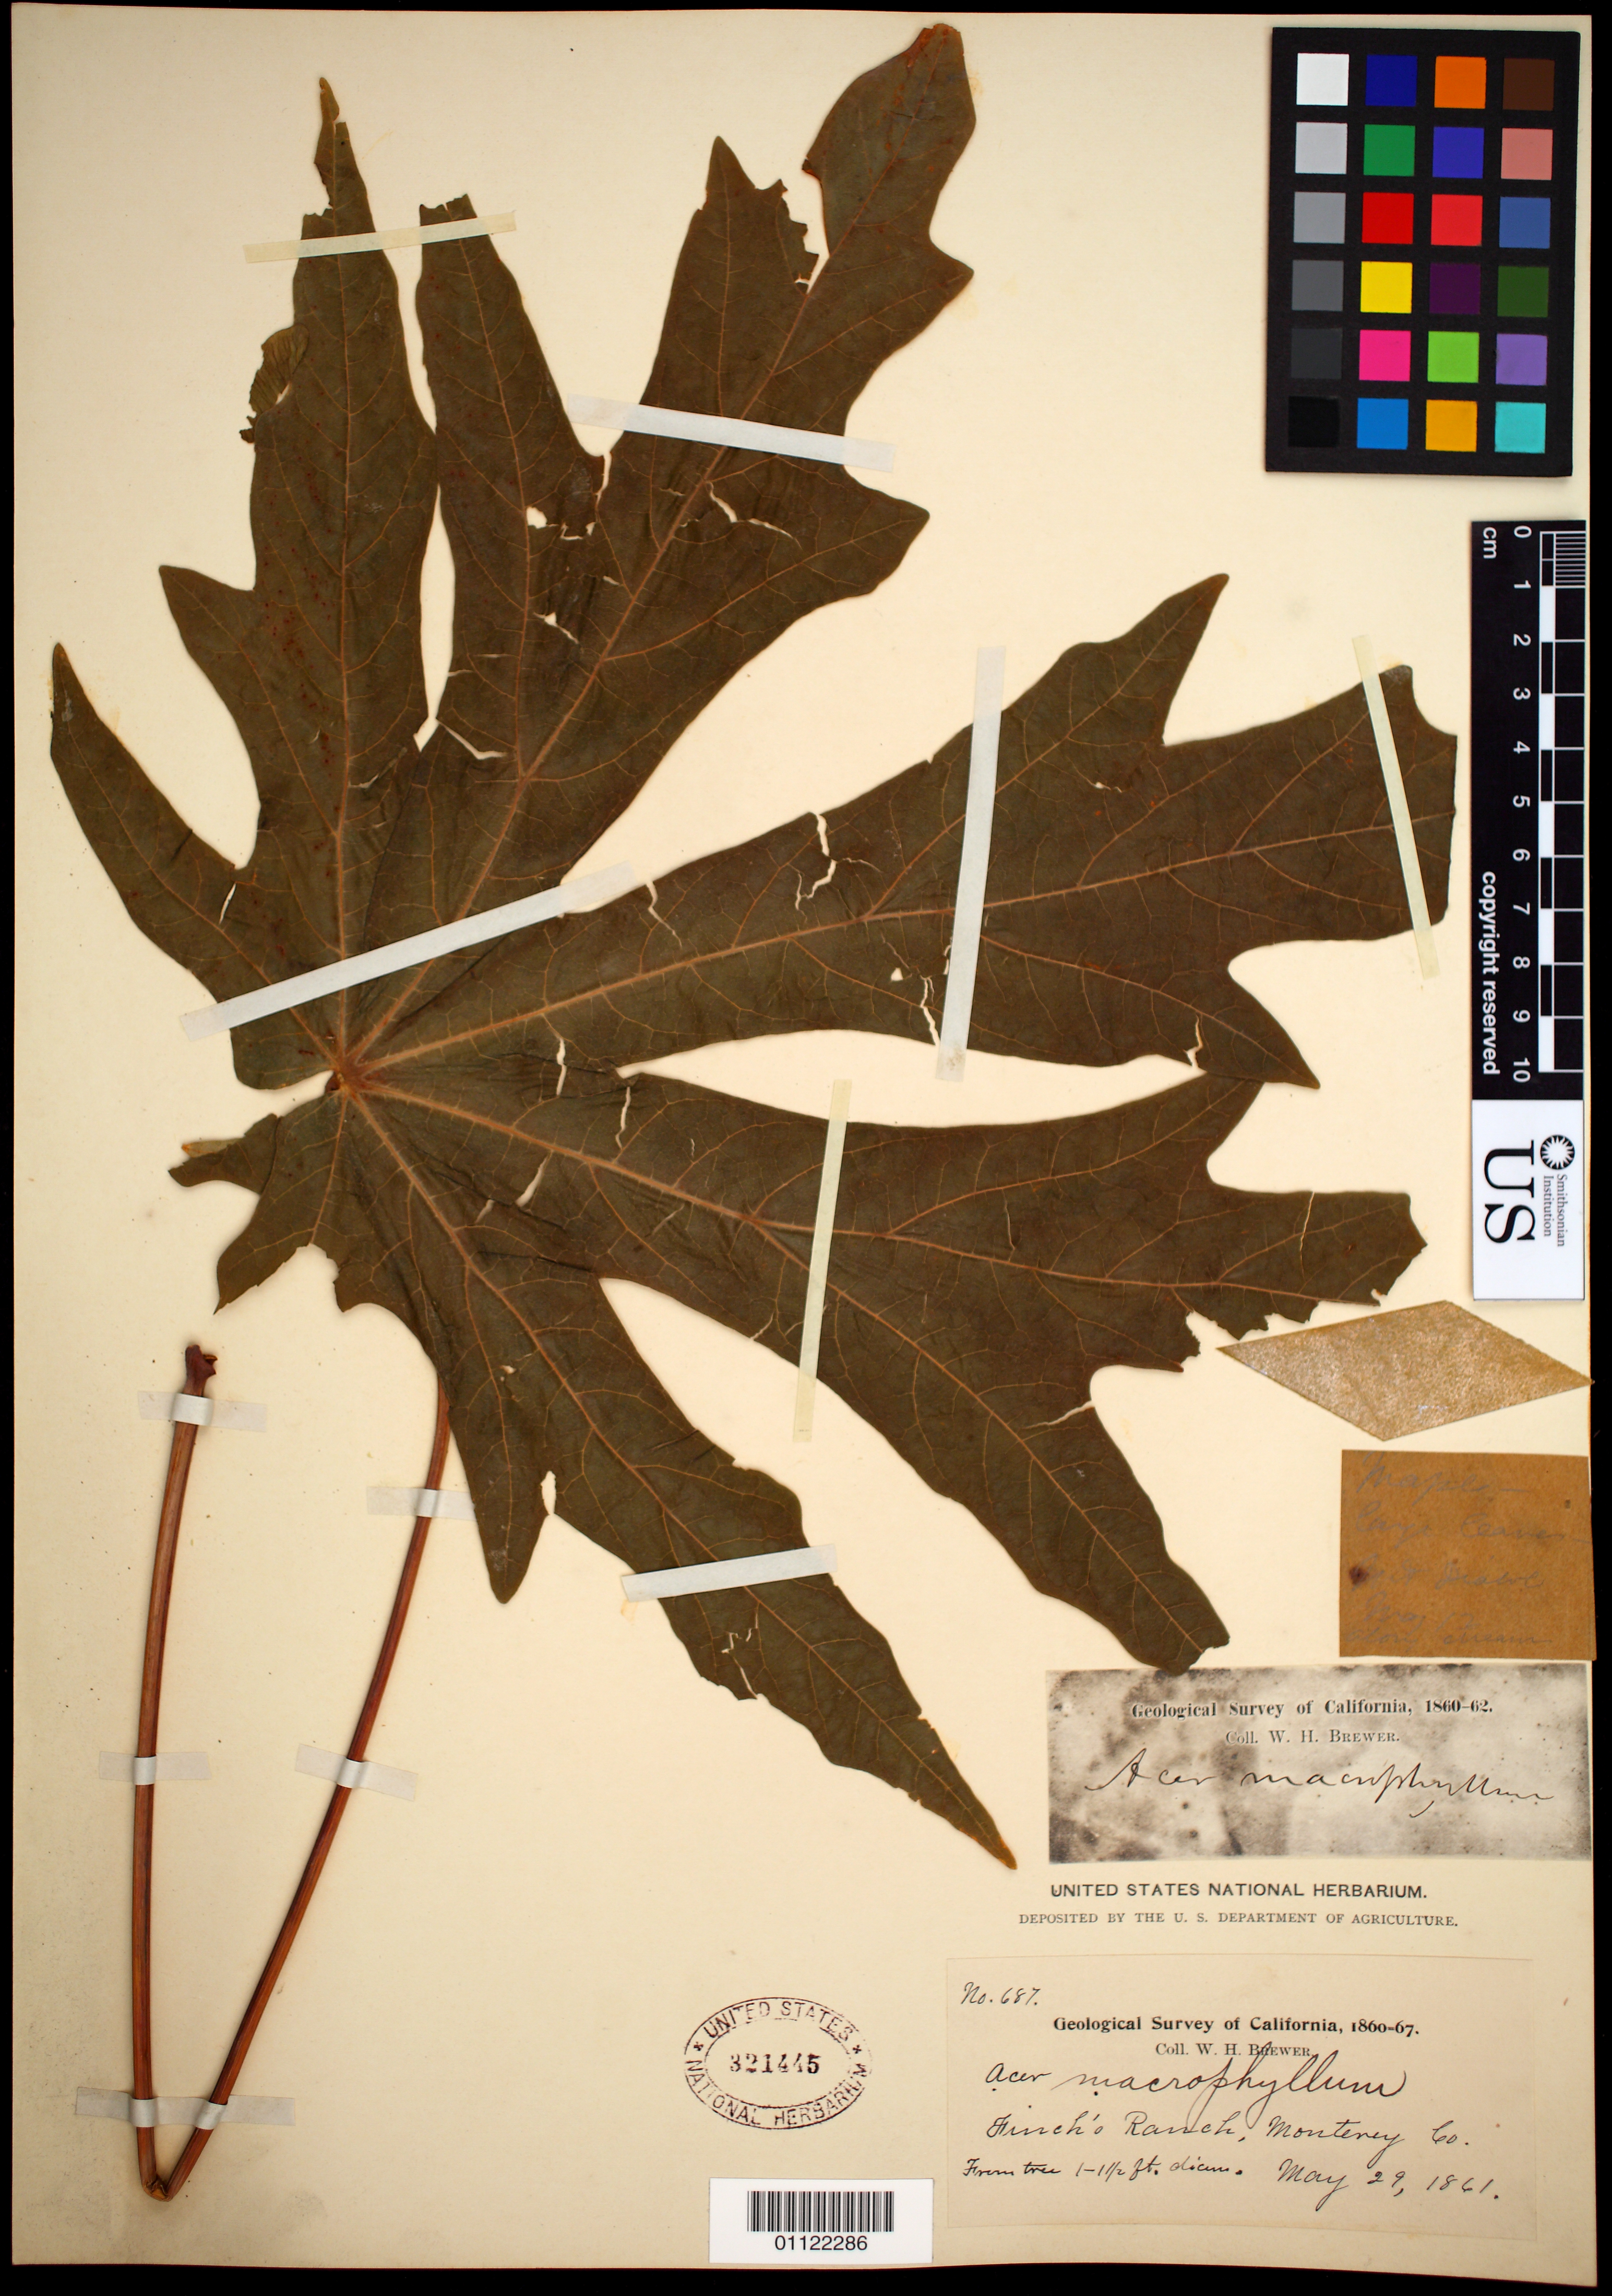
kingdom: Plantae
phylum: Tracheophyta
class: Magnoliopsida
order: Sapindales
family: Sapindaceae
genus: Acer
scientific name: Acer macrophyllum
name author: Pursh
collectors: W. H. Brewer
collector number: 687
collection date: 1861-05-29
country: United States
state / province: California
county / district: Monterey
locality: Finch's Ranch.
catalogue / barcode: US 321445